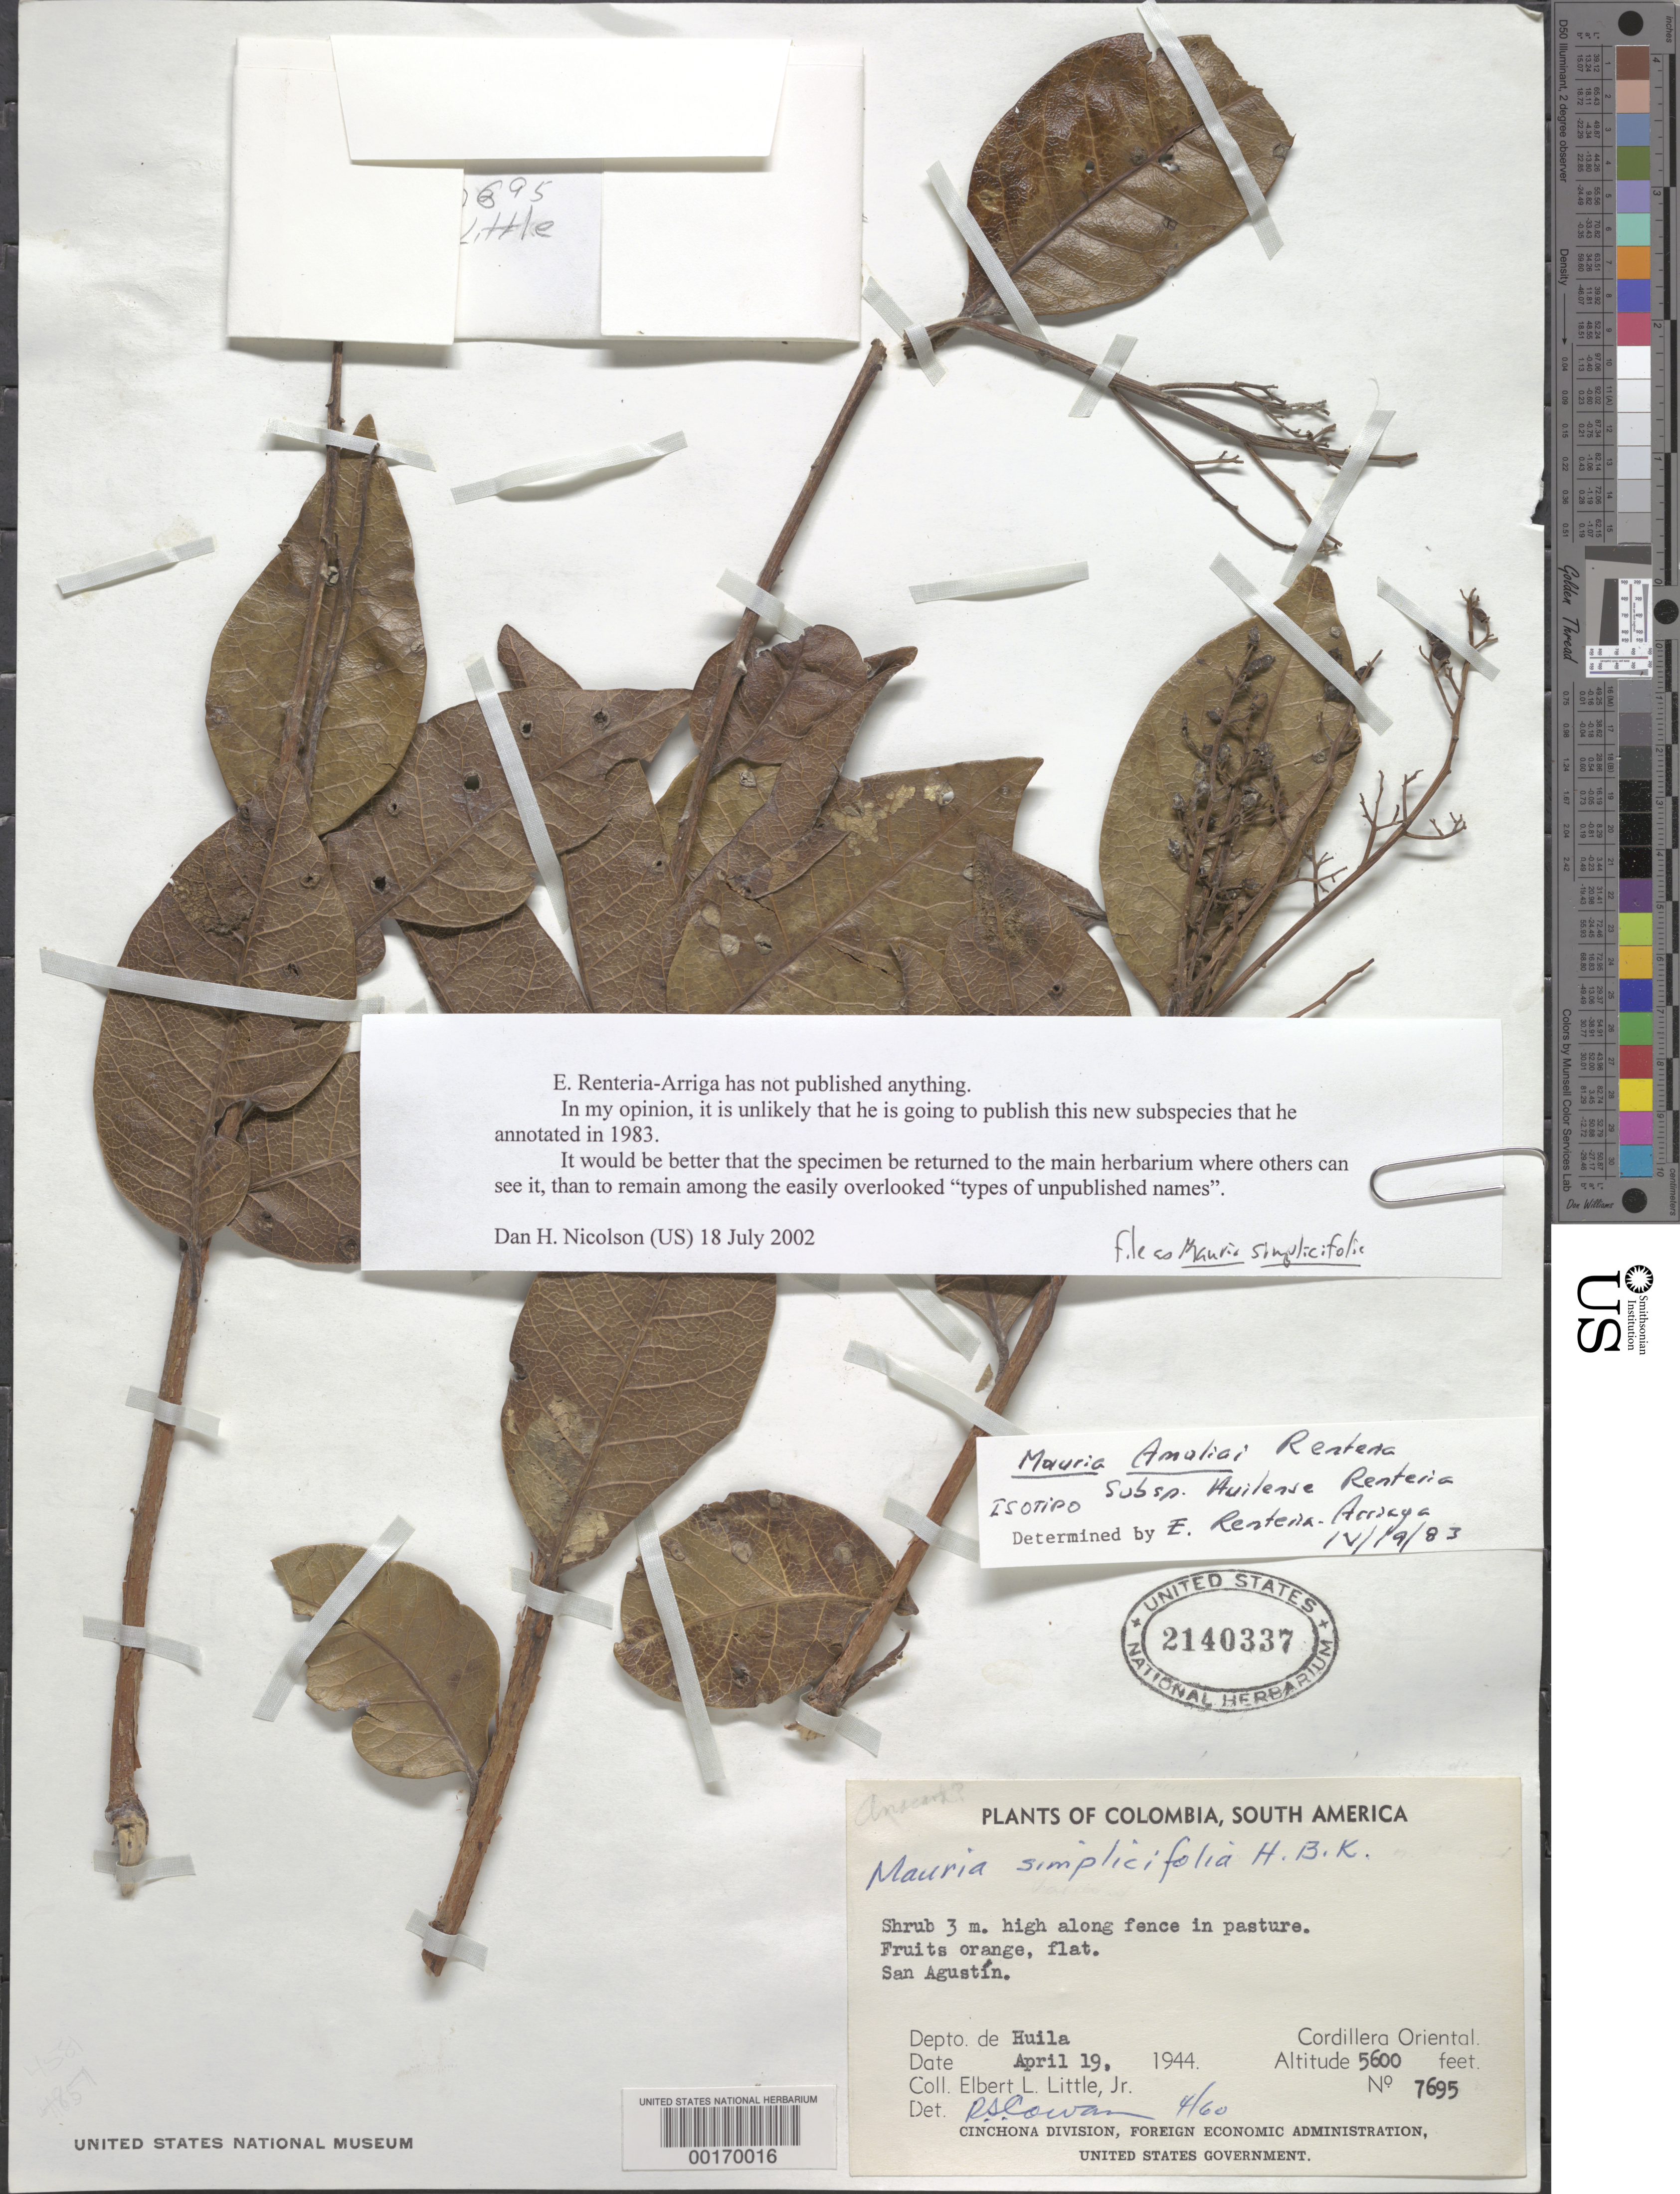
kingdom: Plantae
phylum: Tracheophyta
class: Magnoliopsida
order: Sapindales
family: Anacardiaceae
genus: Mauria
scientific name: Mauria simplicifolia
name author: Kunth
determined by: Nicolson, Dan H.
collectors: E. L. Little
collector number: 7695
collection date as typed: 19 Apr 1944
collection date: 1944-04-19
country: Colombia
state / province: Huila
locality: San Augustín, Cordillera Oriental.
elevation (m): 1707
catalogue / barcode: US 2140337